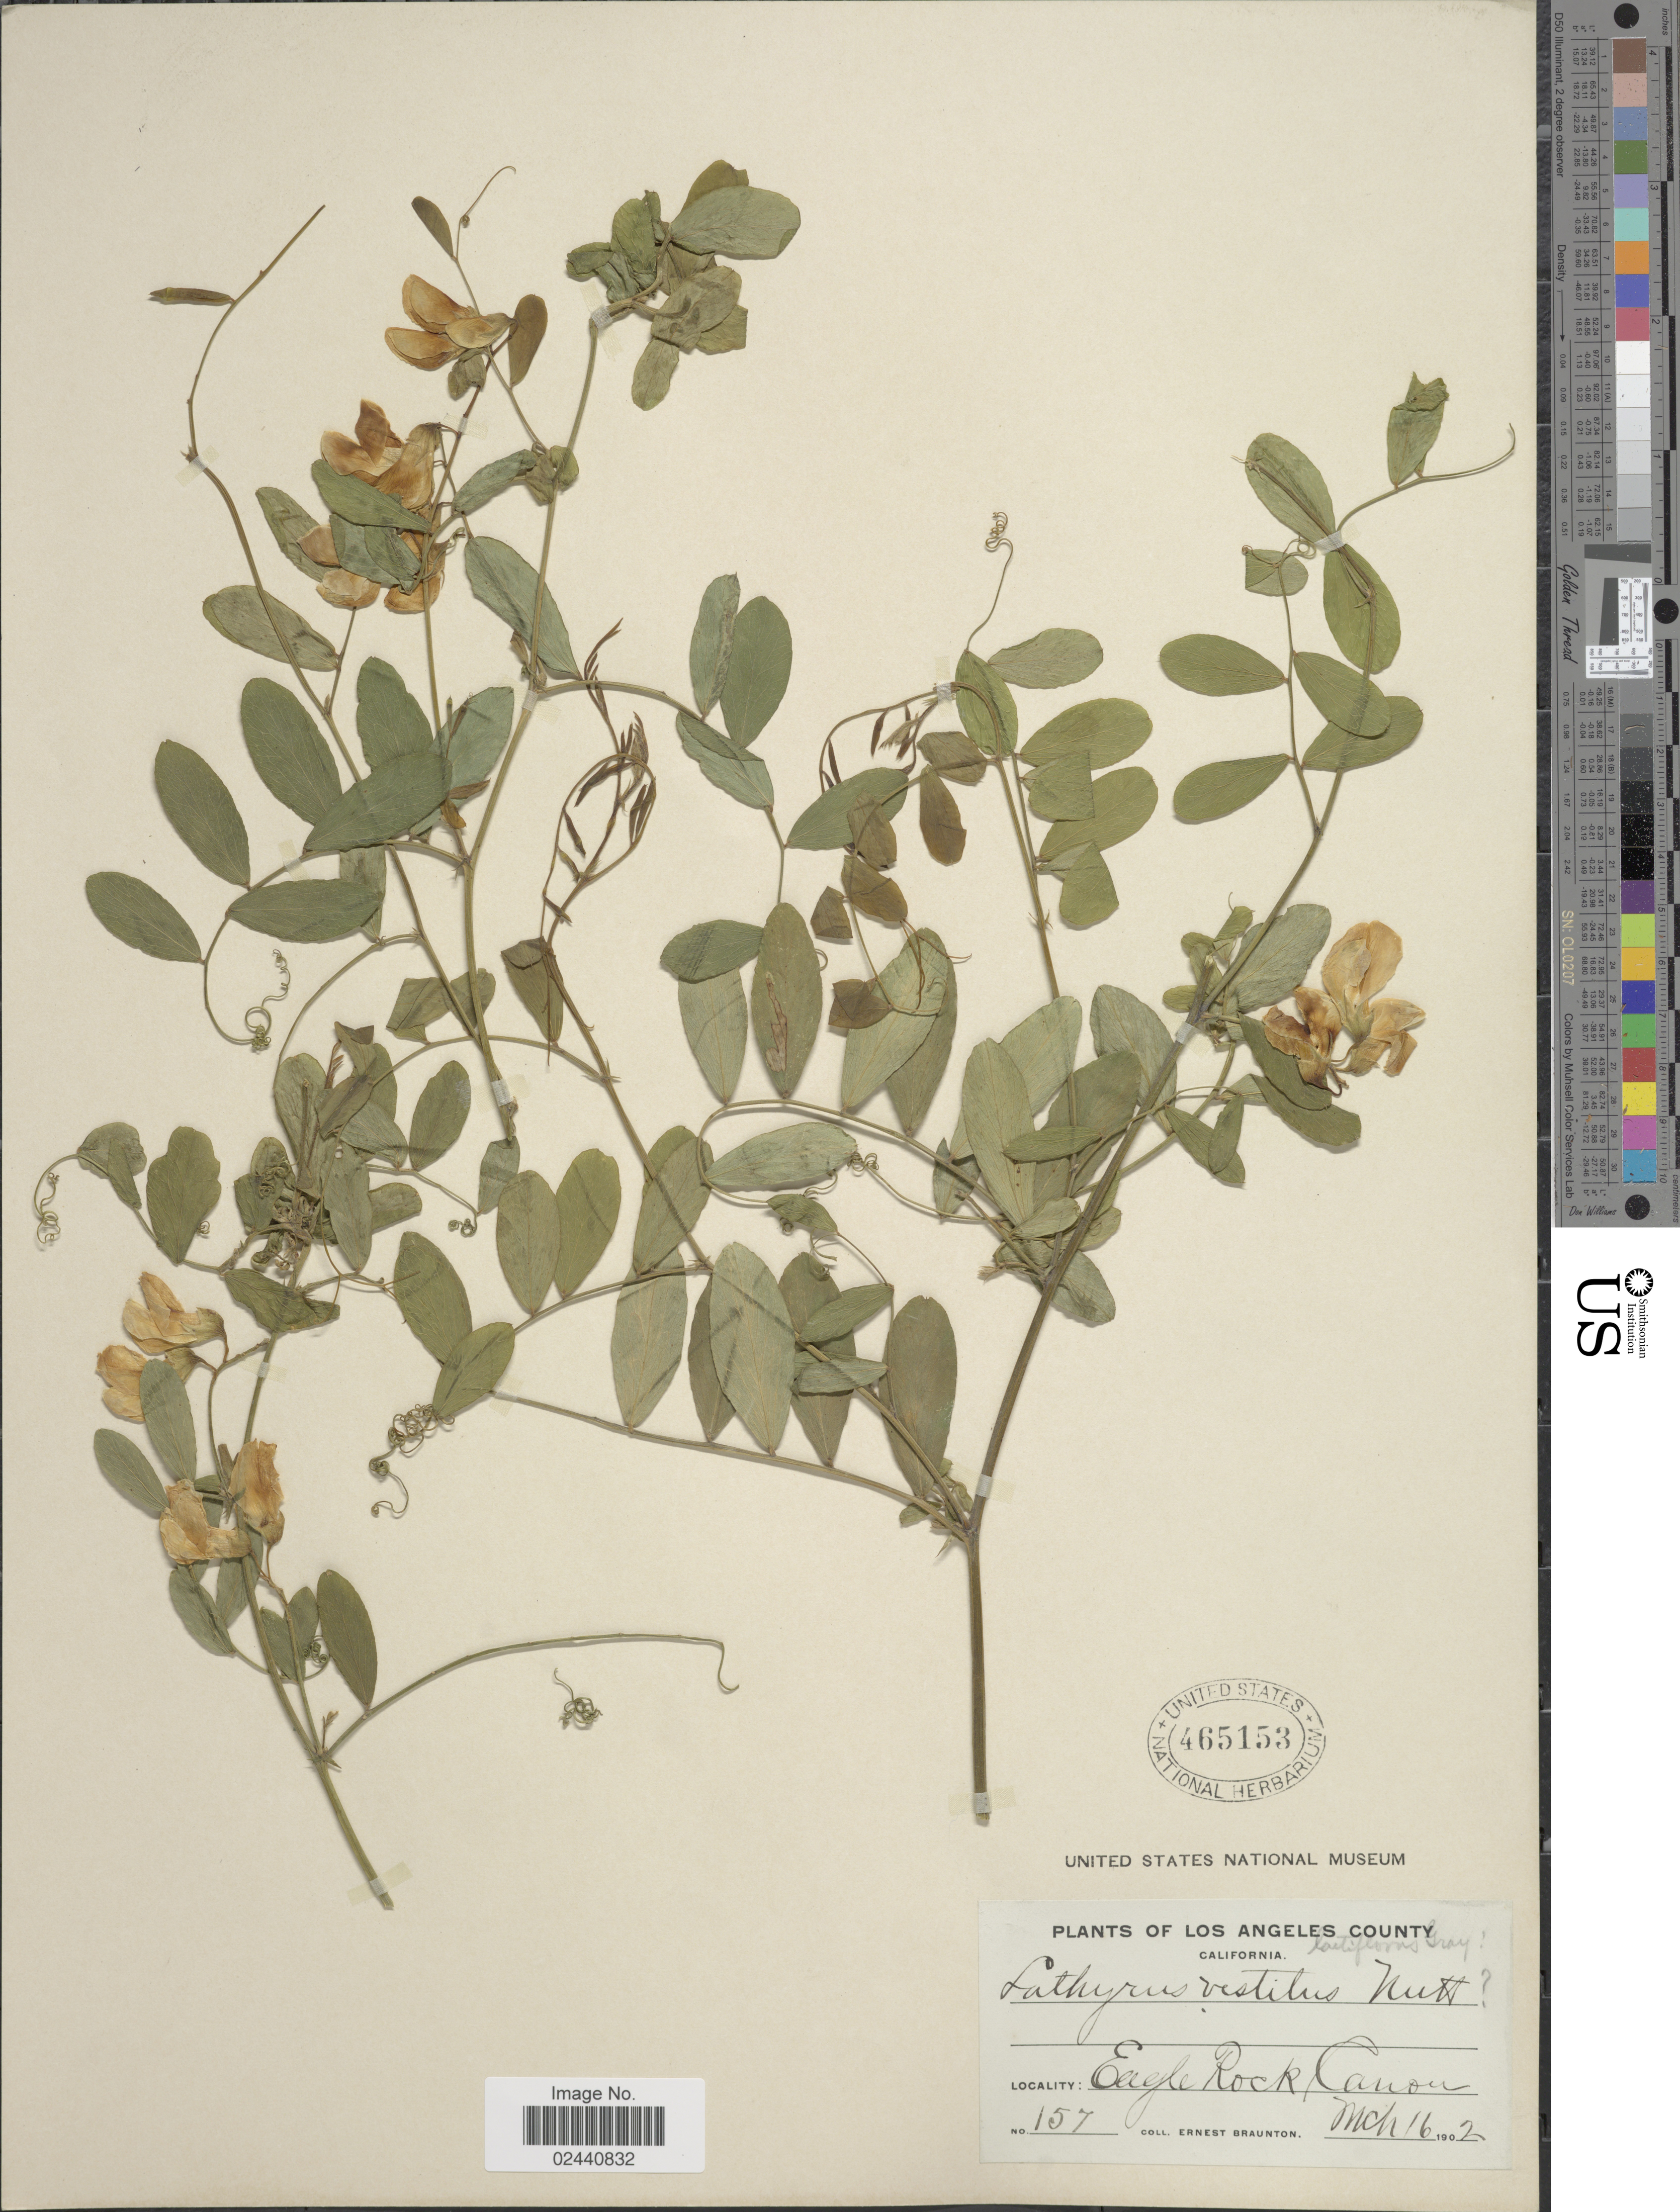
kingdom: Plantae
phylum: Tracheophyta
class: Magnoliopsida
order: Fabales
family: Fabaceae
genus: Lathyrus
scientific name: Lathyrus laetiflorus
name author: Greene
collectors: E. Braunton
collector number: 157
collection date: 1902-03-16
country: United States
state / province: California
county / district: Los Angeles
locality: Los Angeles County, Eagle Rock Canon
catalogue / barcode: US 465153